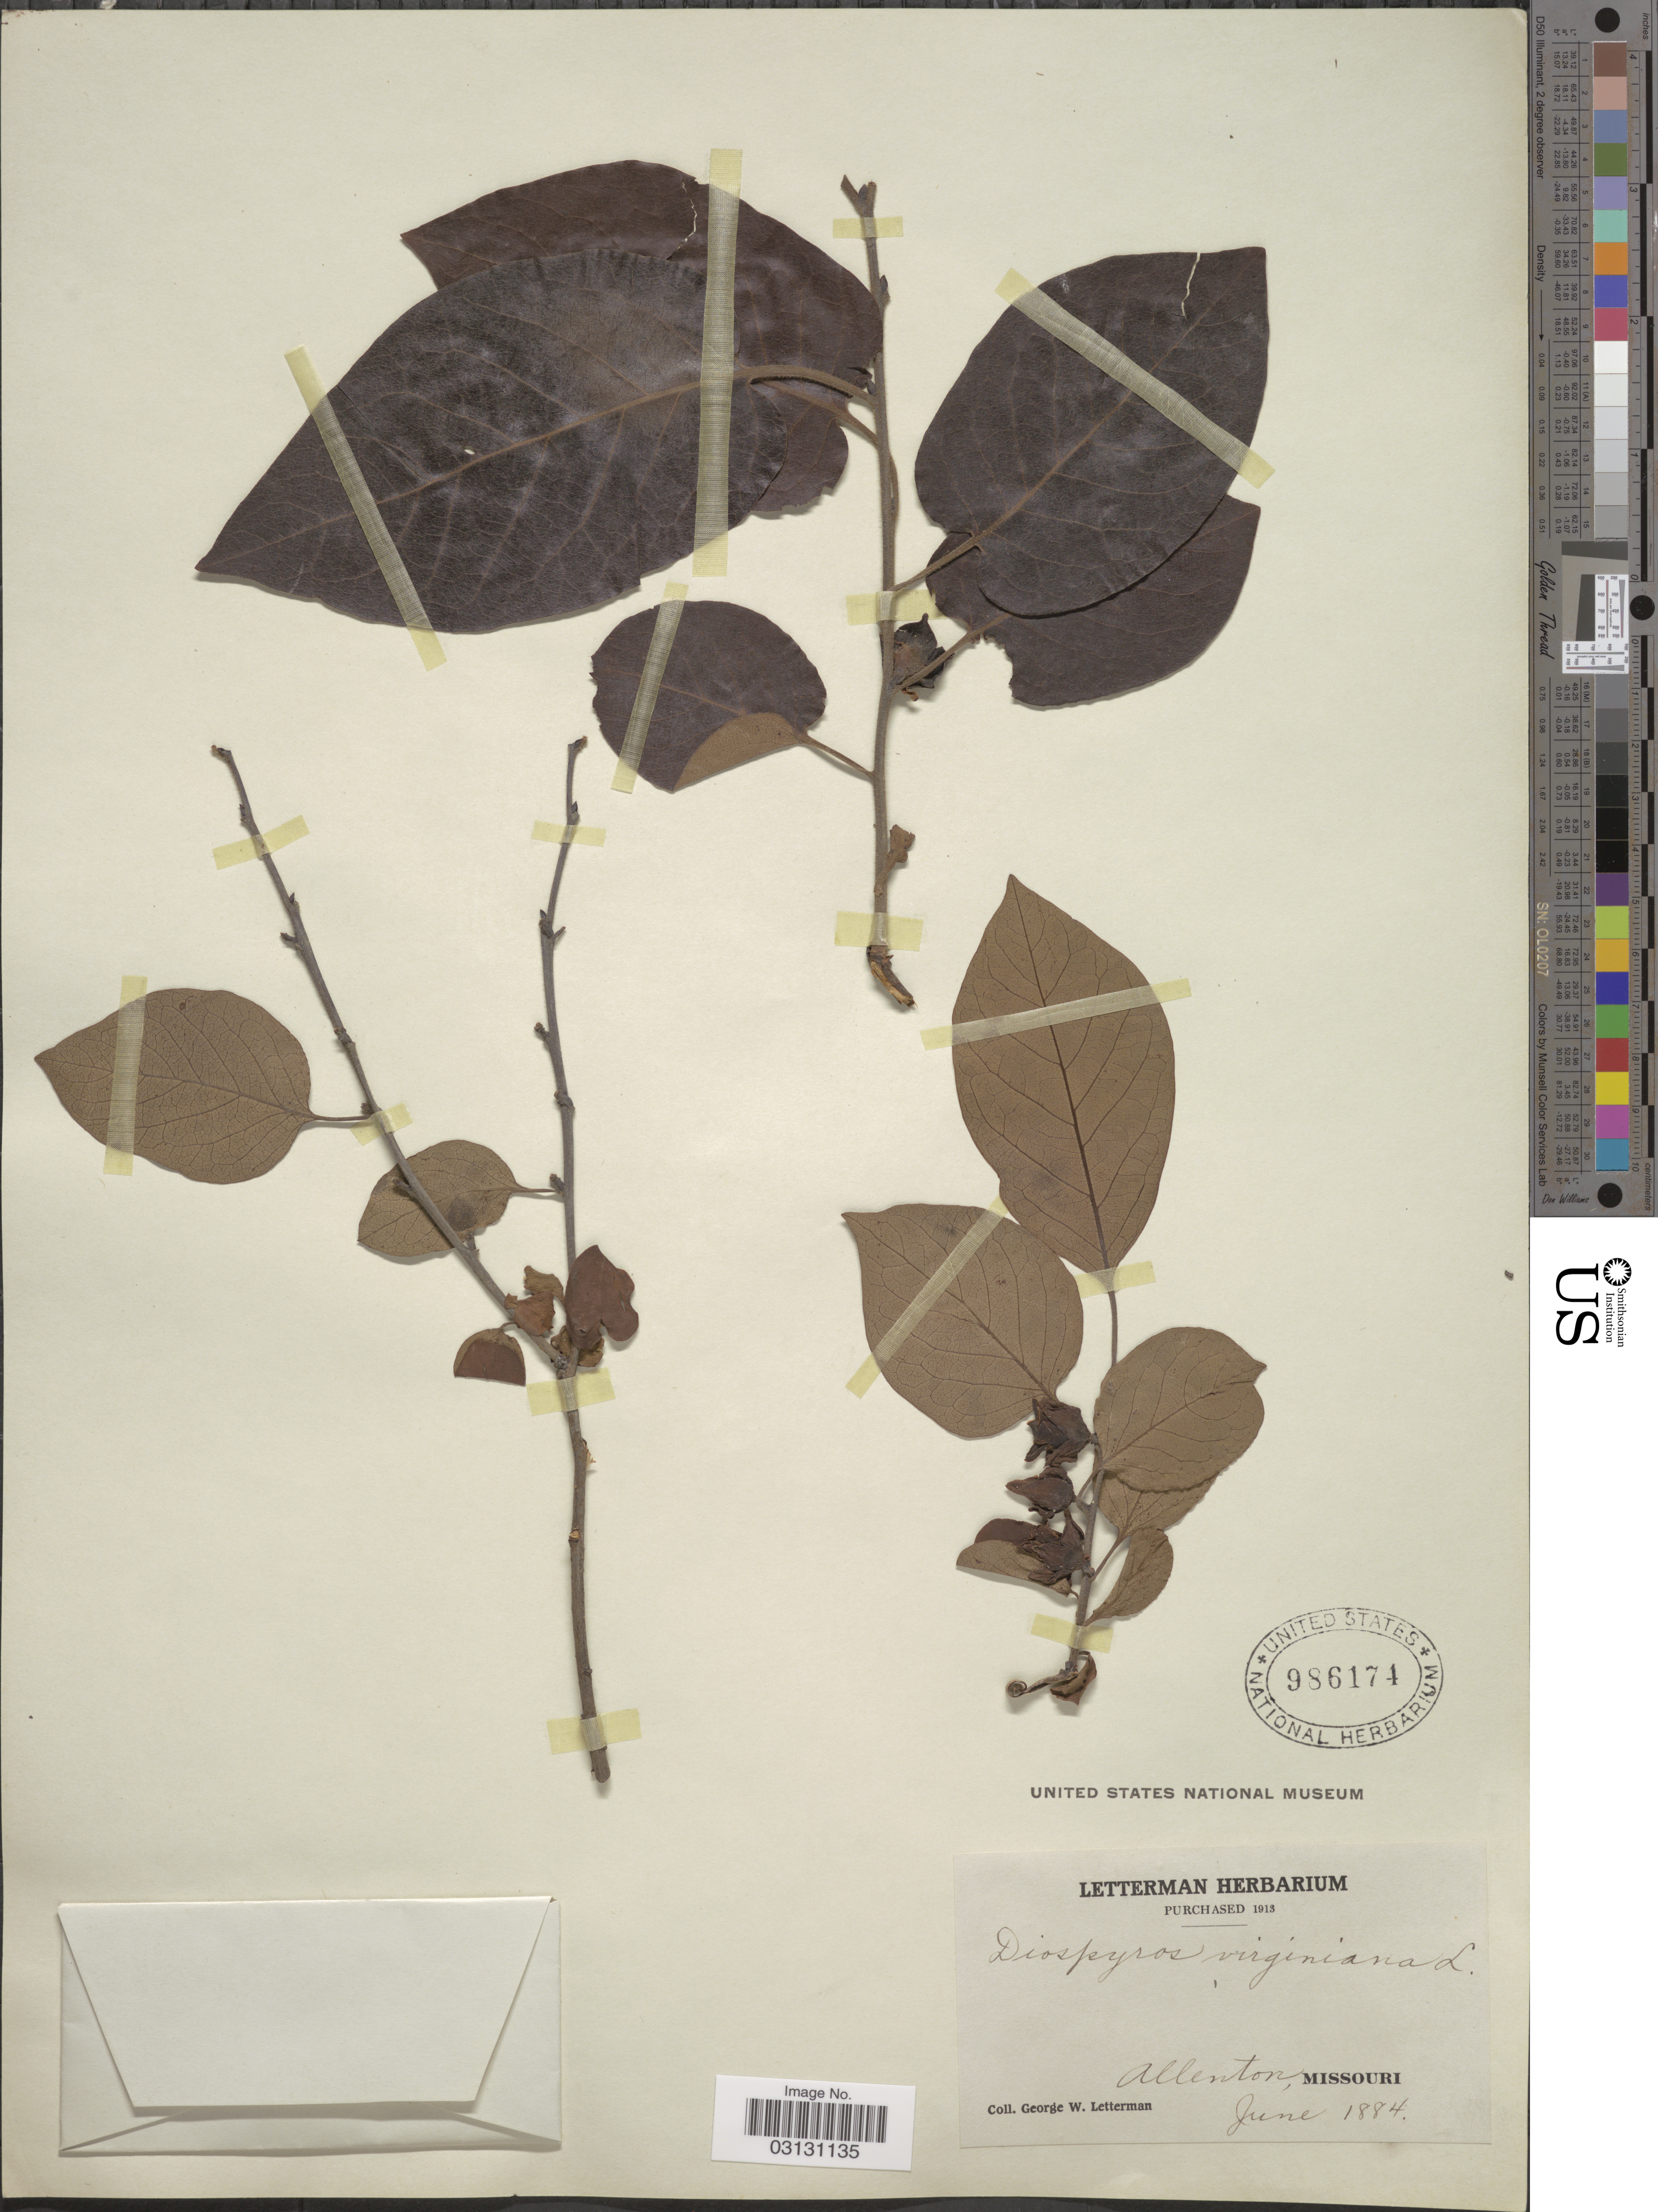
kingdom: Plantae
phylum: Tracheophyta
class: Magnoliopsida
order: Ericales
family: Ebenaceae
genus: Diospyros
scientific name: Diospyros virginiana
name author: L.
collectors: G. W. Letterman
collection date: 1884-06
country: United States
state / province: Missouri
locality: Allenton.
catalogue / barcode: US 986174